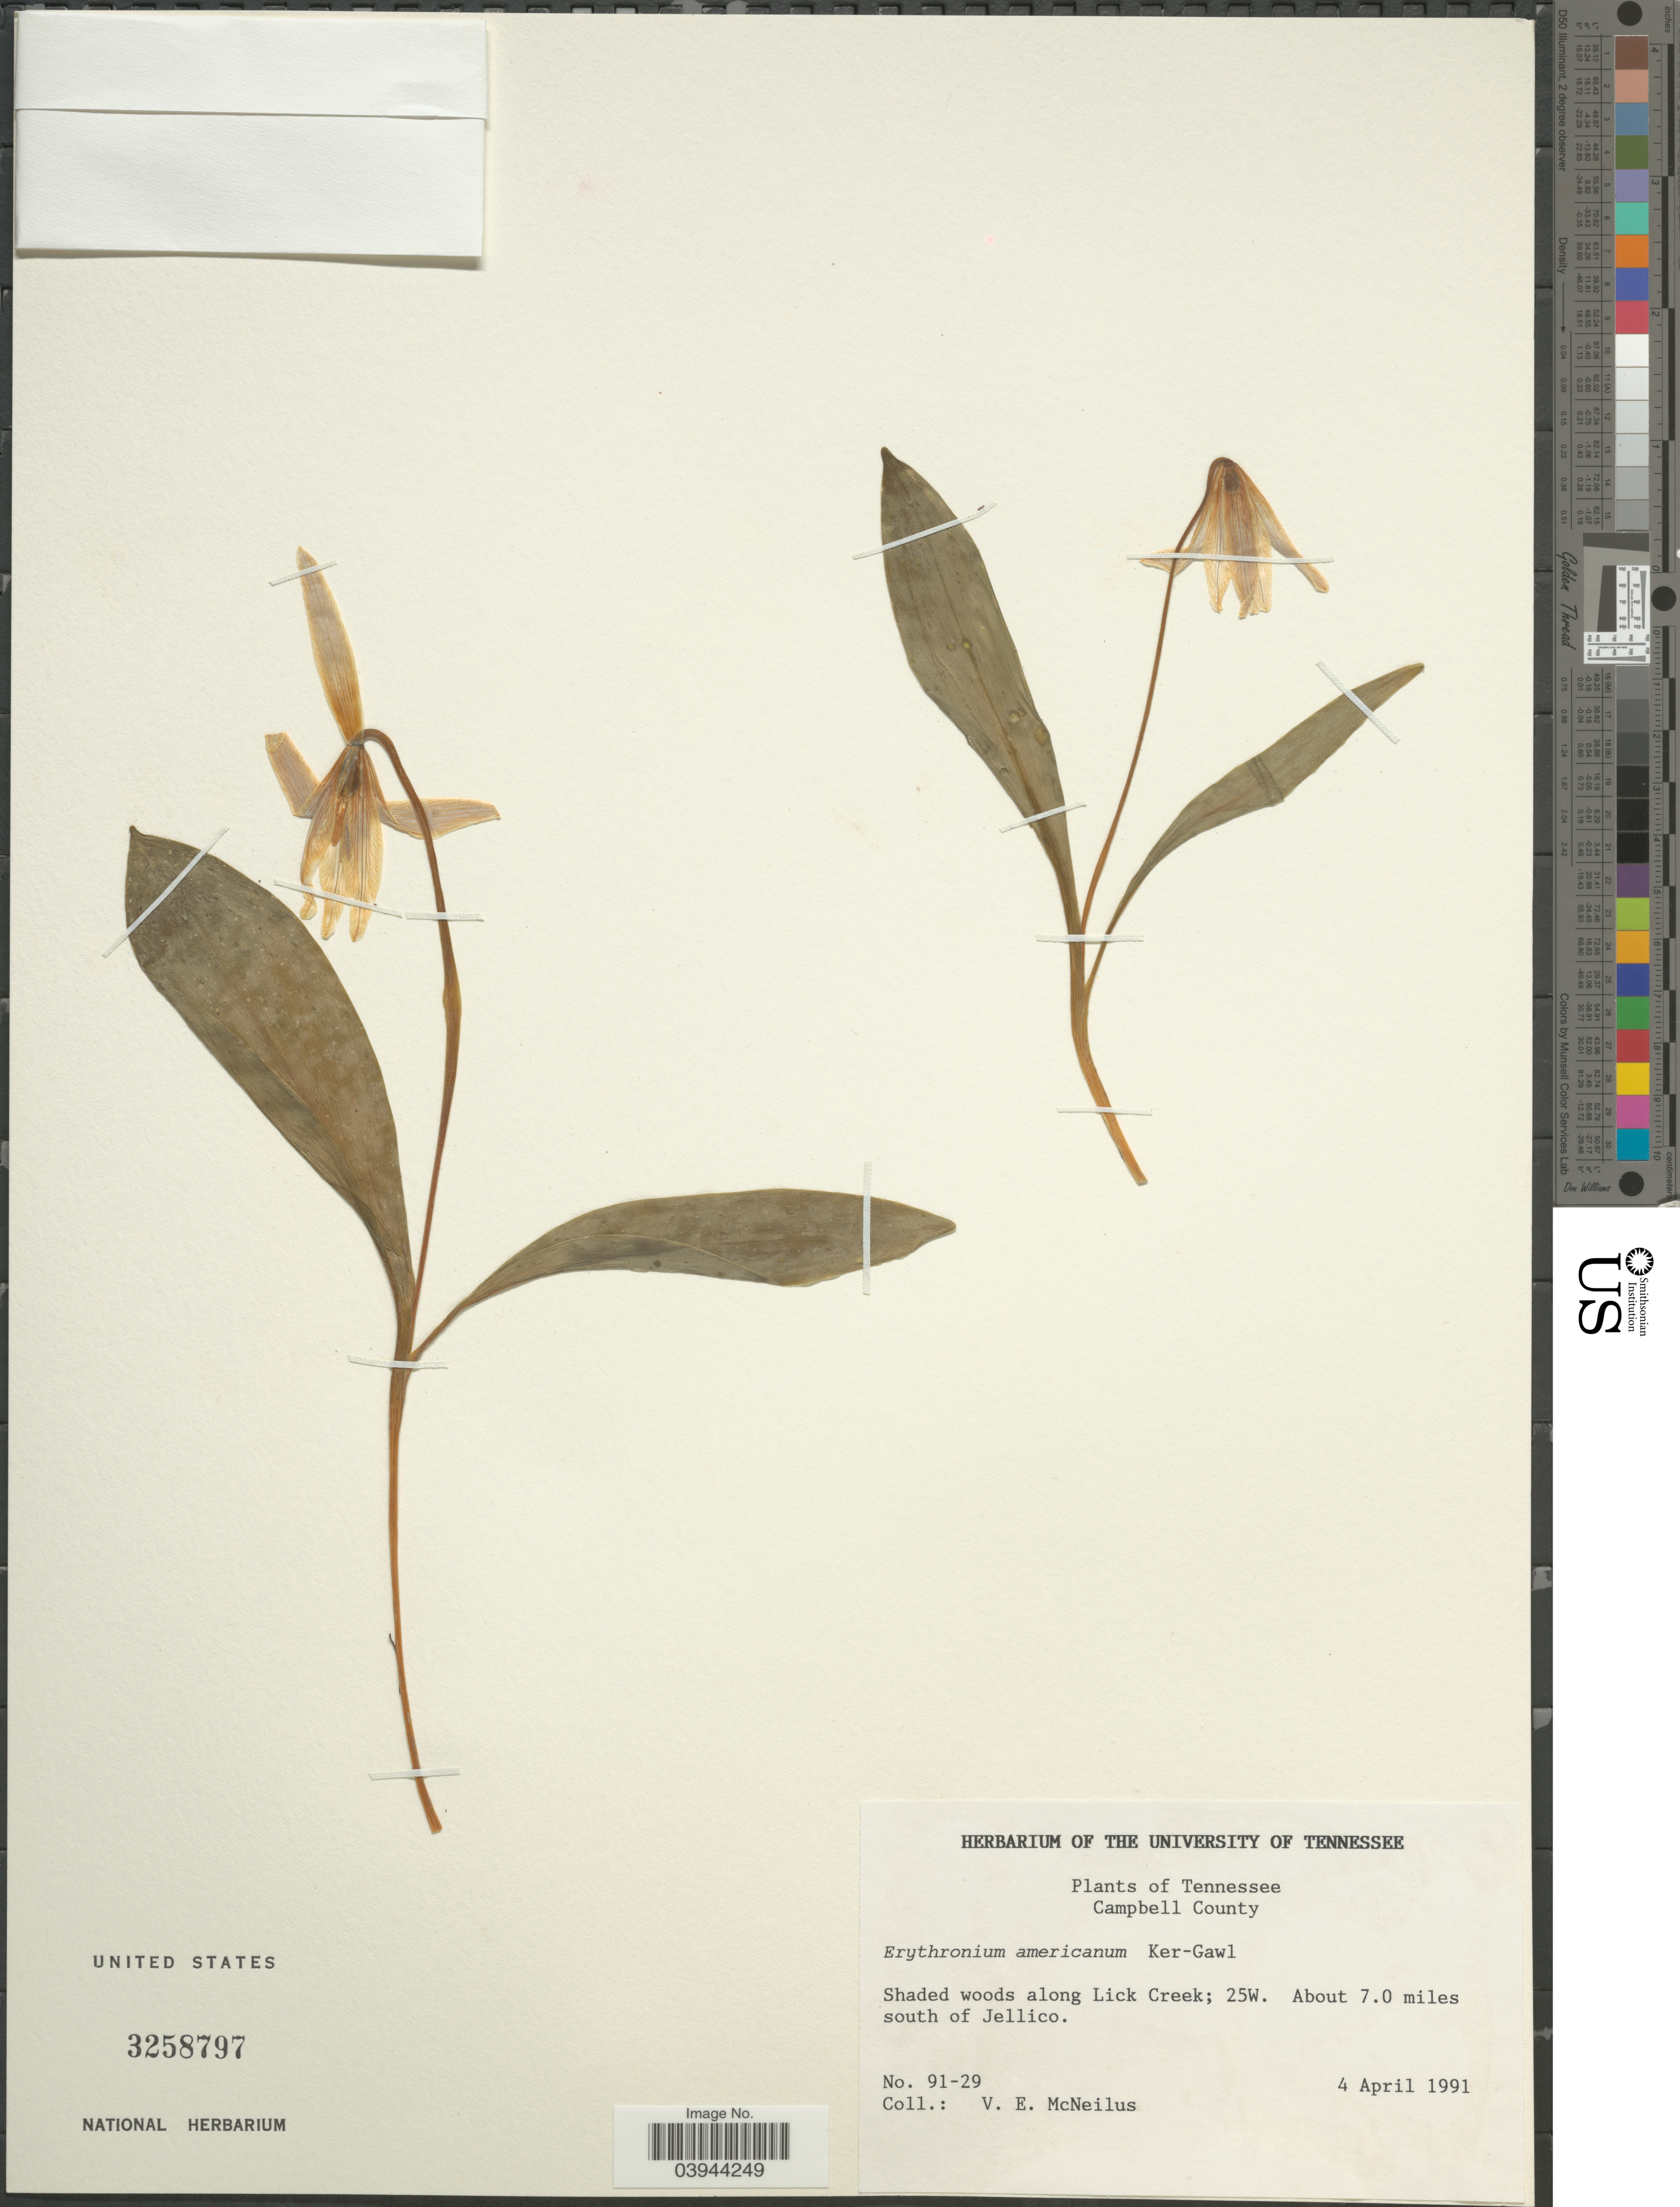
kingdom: Plantae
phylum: Tracheophyta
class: Liliopsida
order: Liliales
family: Liliaceae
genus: Erythronium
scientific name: Erythronium americanum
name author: Ker Gawl.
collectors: V. Mcneilus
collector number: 91-29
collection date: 1991-04-04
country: United States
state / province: Tennessee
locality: Campbell County. Shaded woods along Lick Creek; 25 W. About 7.0 miles south of Jellico.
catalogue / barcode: US 3258797